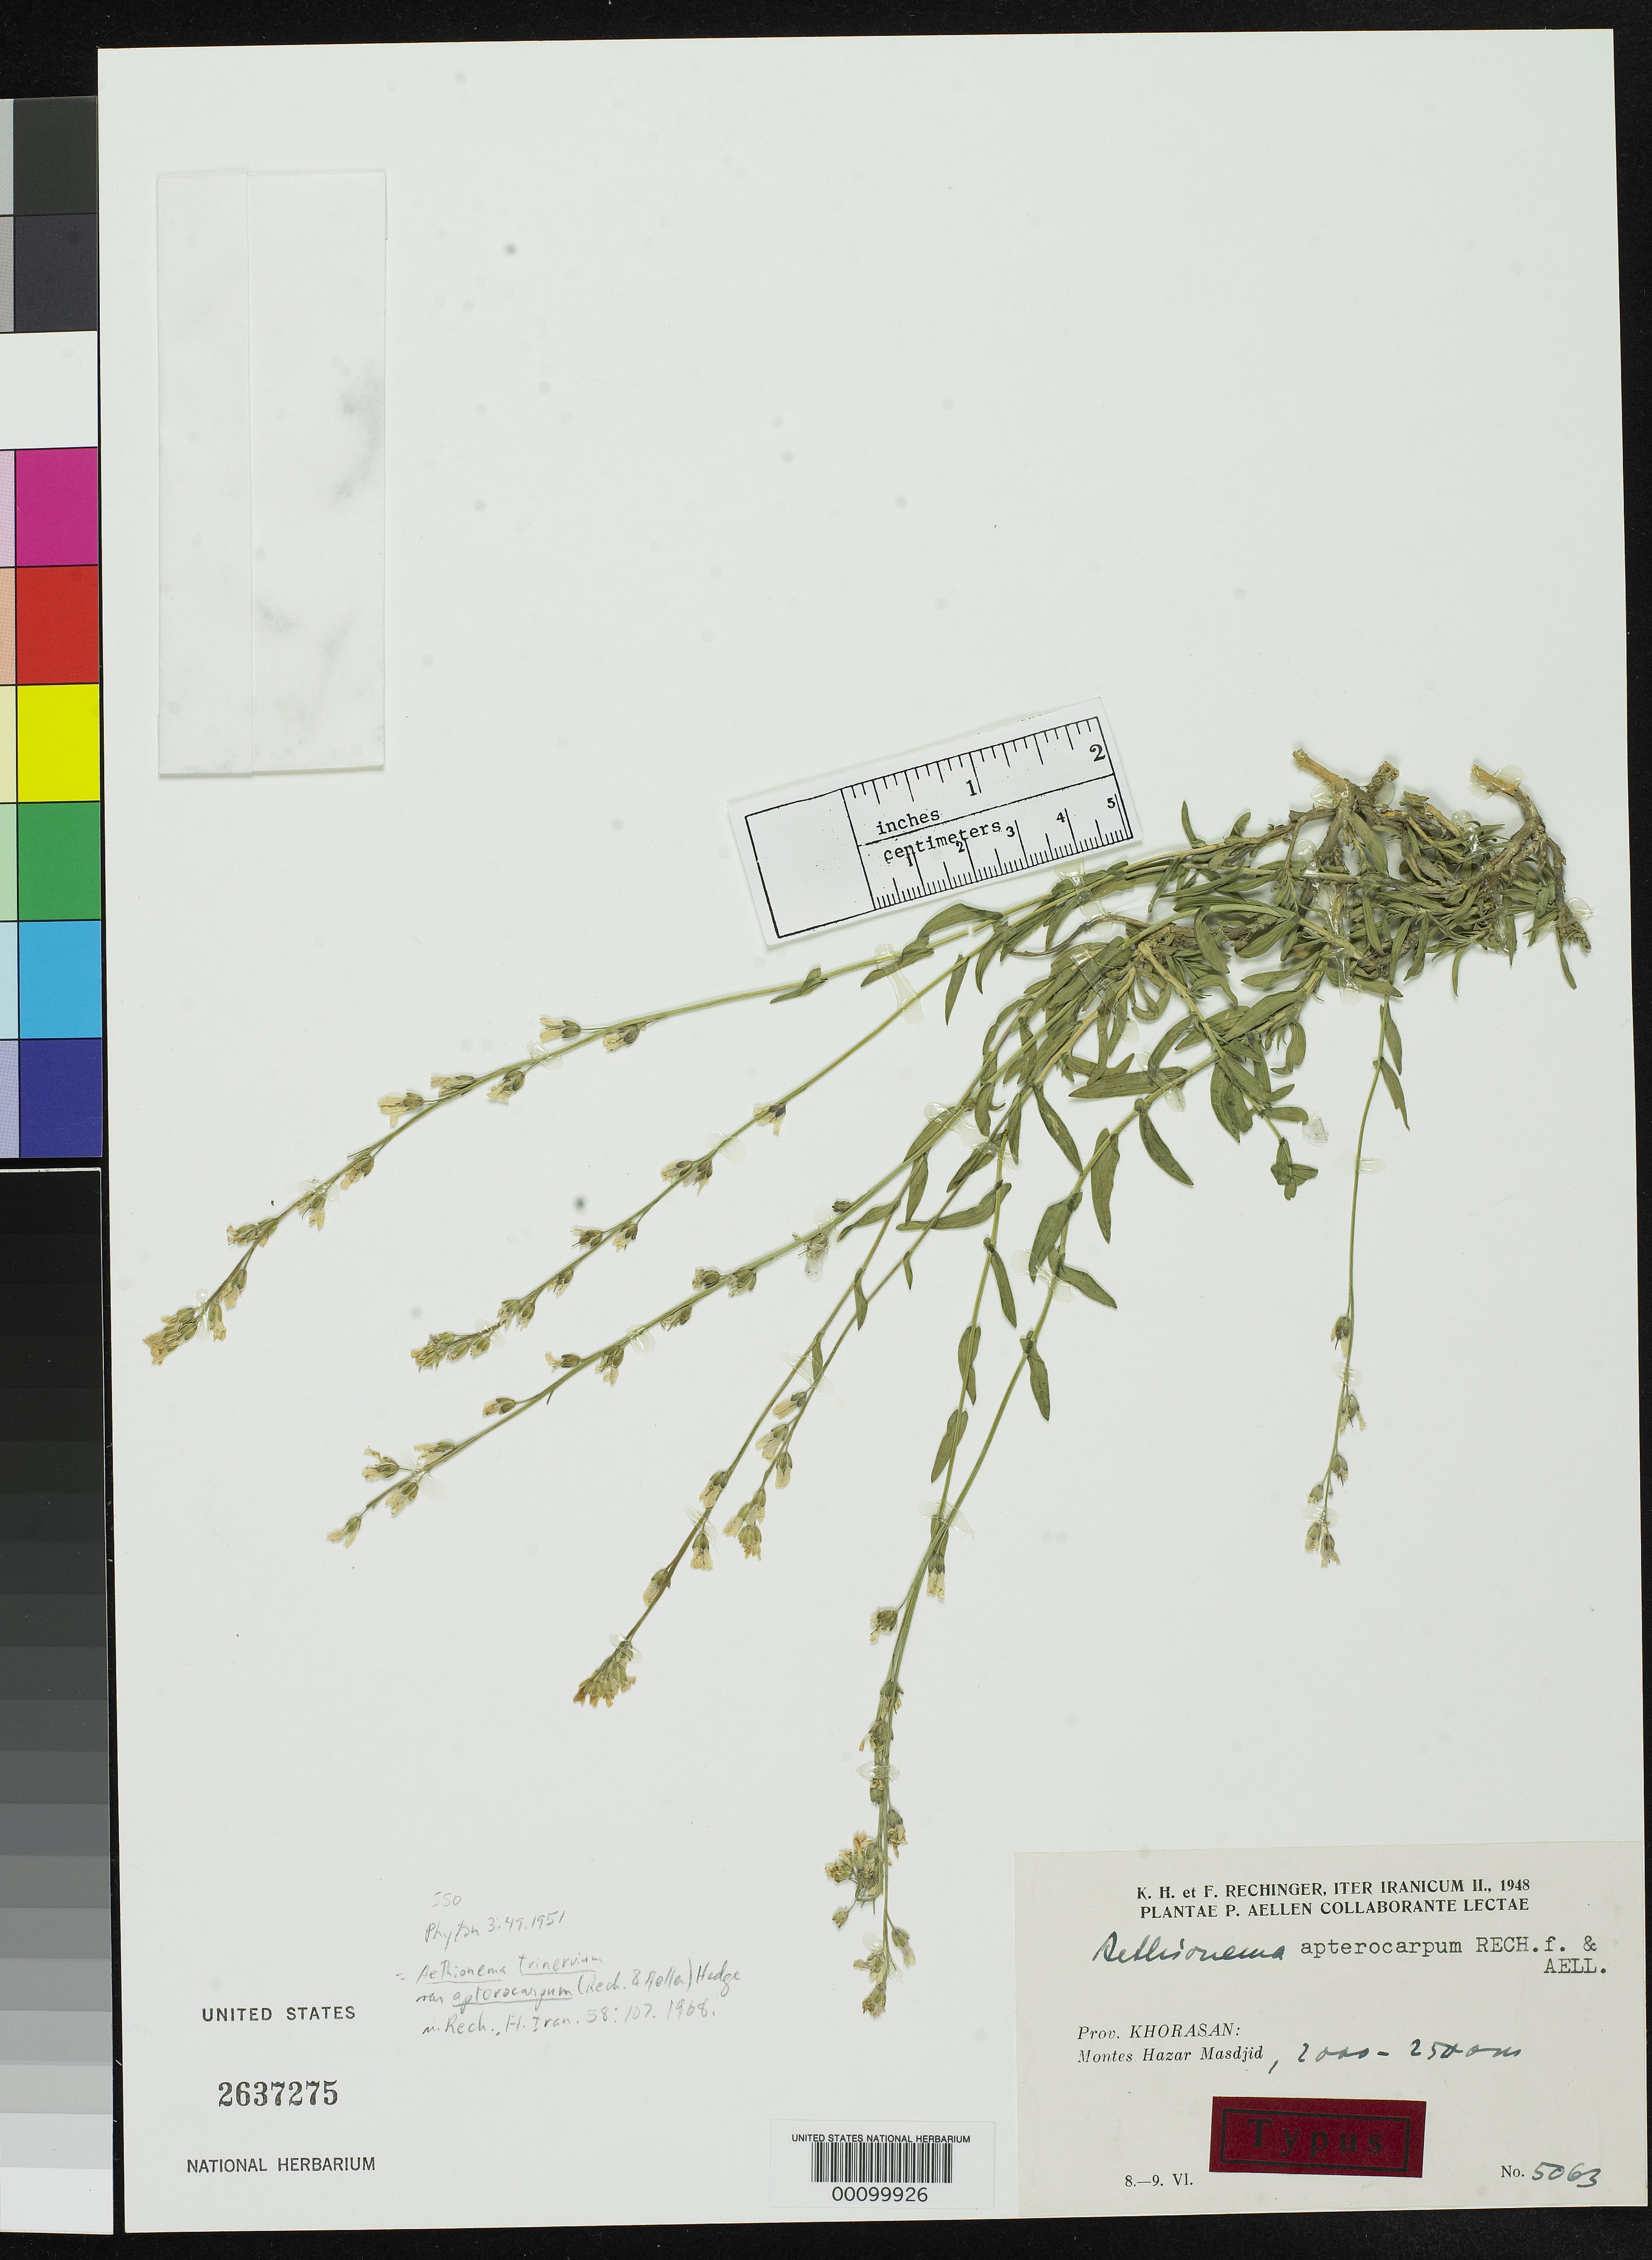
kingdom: Plantae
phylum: Tracheophyta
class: Magnoliopsida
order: Brassicales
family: Brassicaceae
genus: Aethionema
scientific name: Aethionema apterocarpum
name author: Rech. f. & Aellen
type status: Isotype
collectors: K. H. Rechinger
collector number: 5063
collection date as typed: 08 Jun 1948 to 09 Jun 1948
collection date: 1948-06-08/1948-06-09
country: Iran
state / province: Khorasan [obsolete]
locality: Hazar Masjid Mountains.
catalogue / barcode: US 2637275